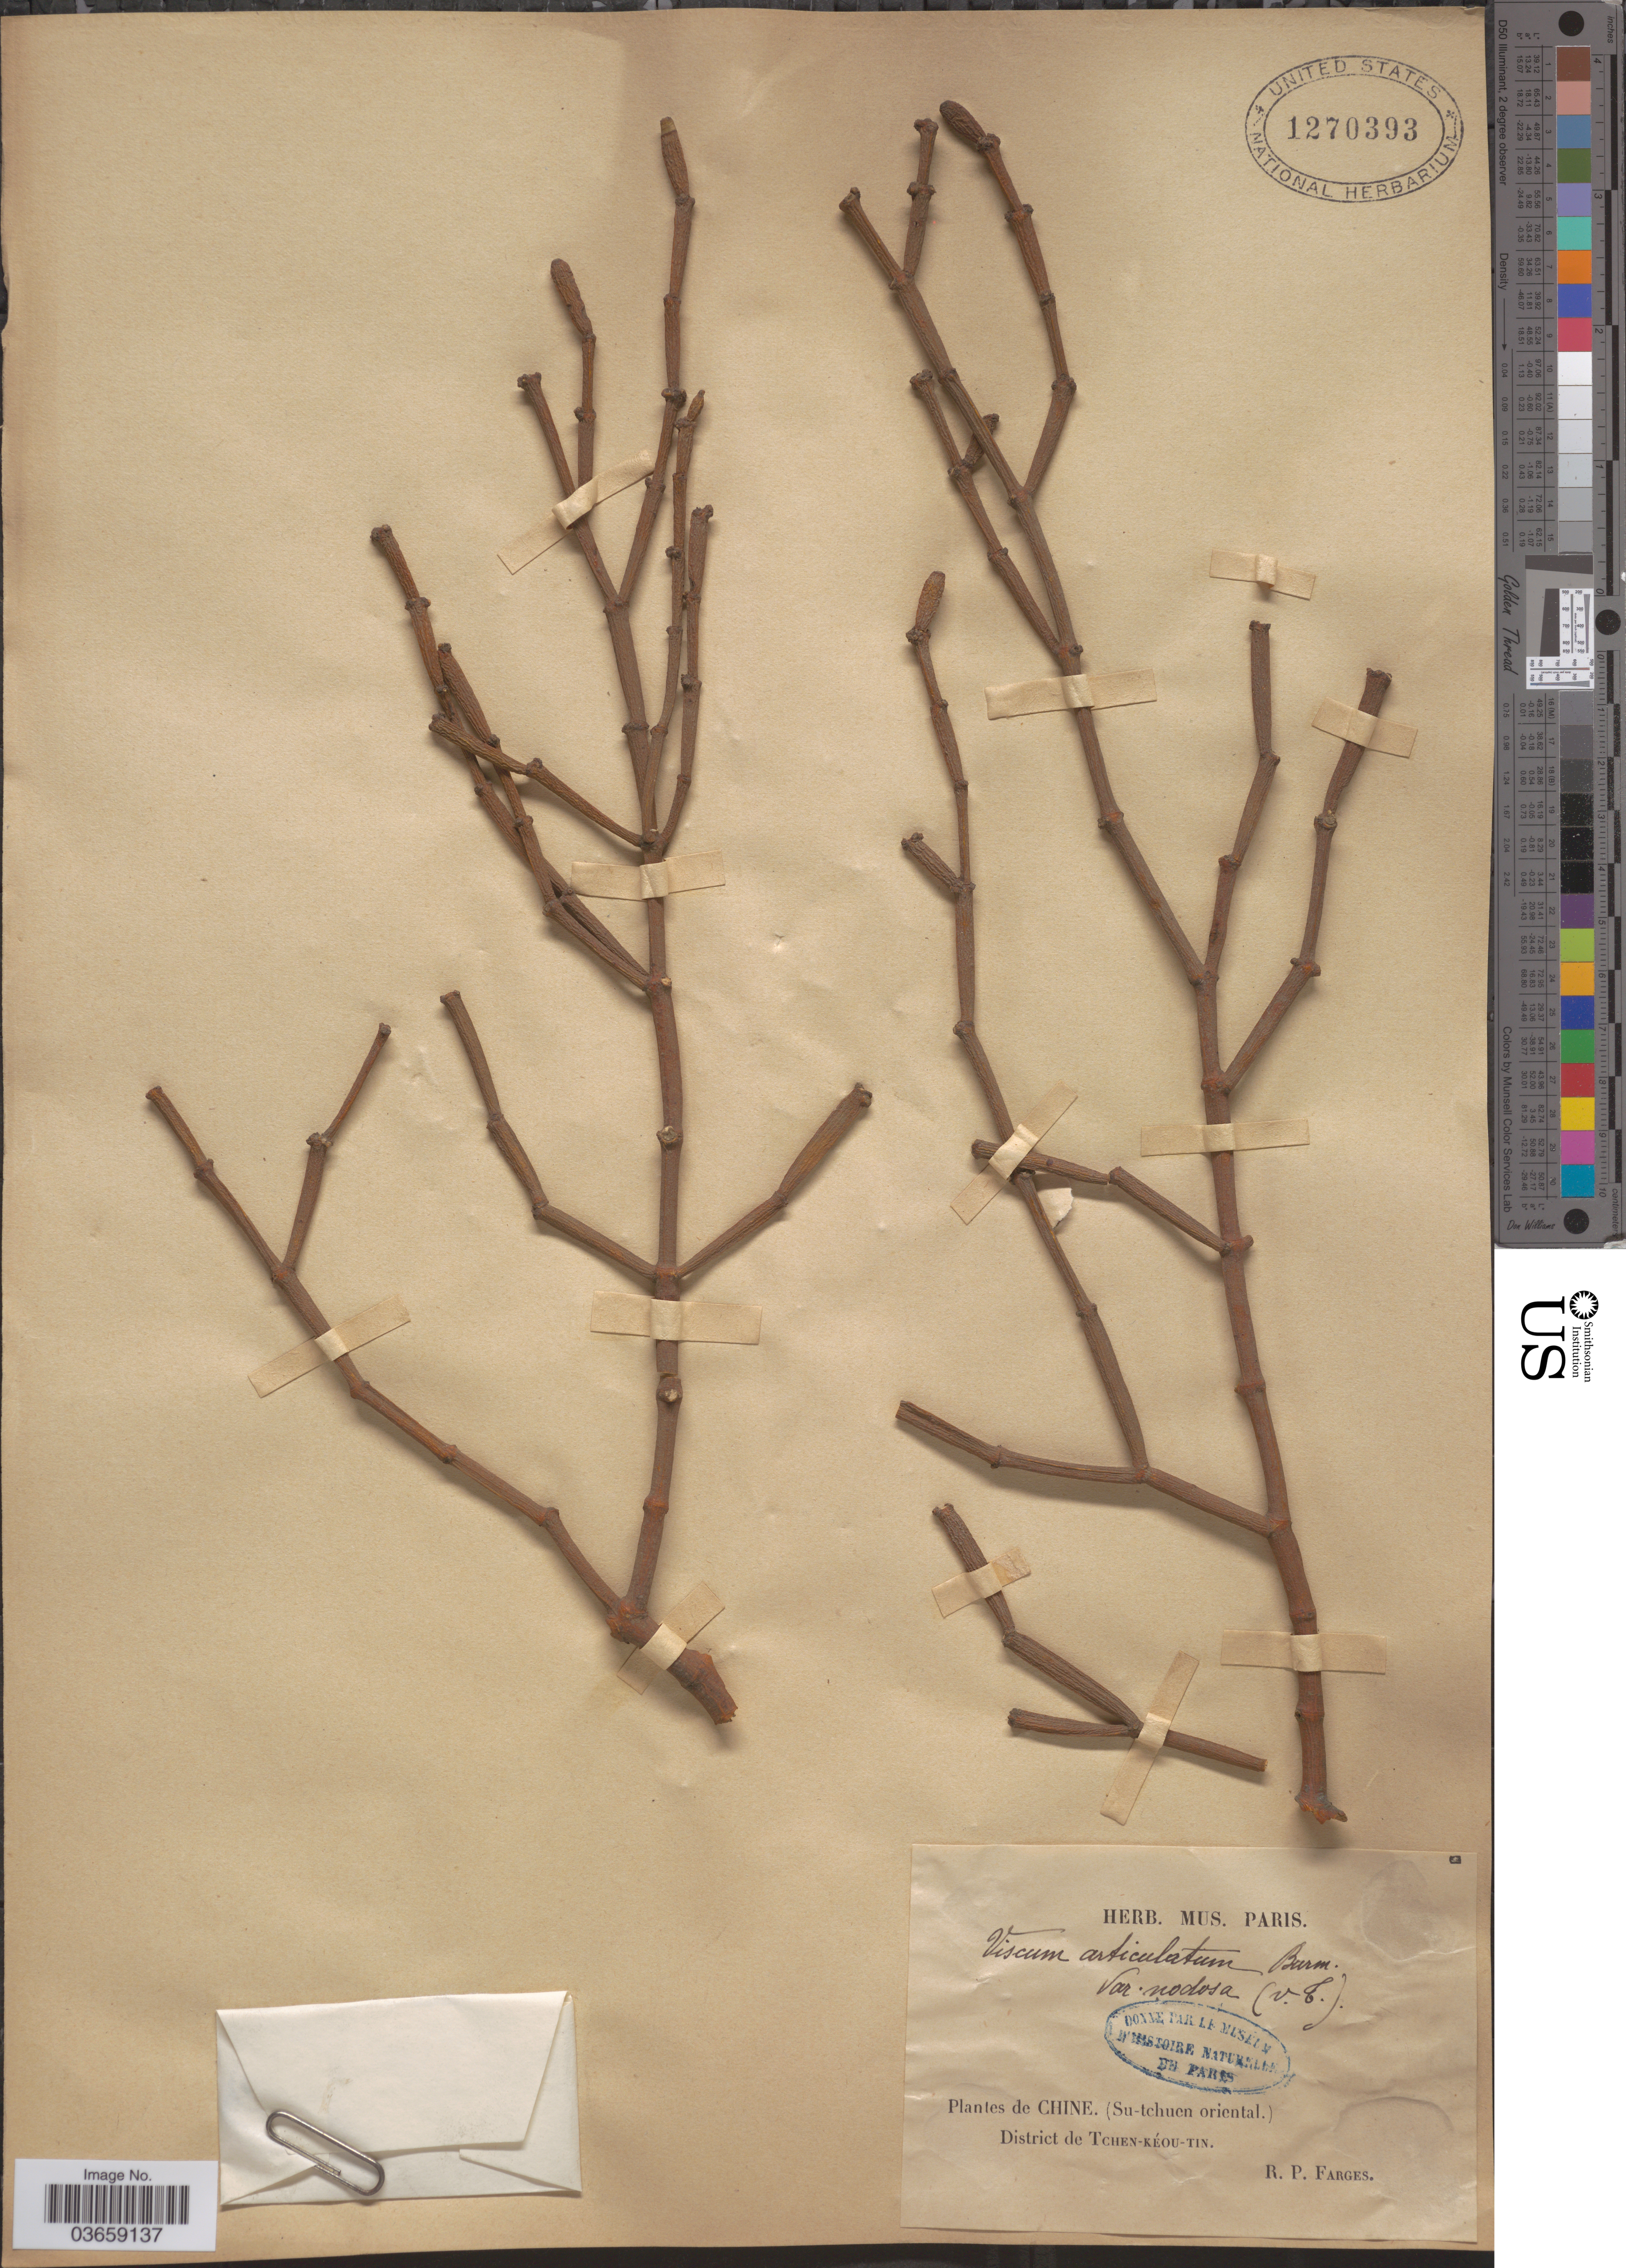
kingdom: Plantae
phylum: Tracheophyta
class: Magnoliopsida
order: Santalales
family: Viscaceae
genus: Viscum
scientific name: Viscum articulatum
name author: Burm. f.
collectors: R. Farges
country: China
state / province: Sichuan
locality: Su-tchuen oriental. District de Tchen-Kéou-Tin.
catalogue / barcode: US 1270393